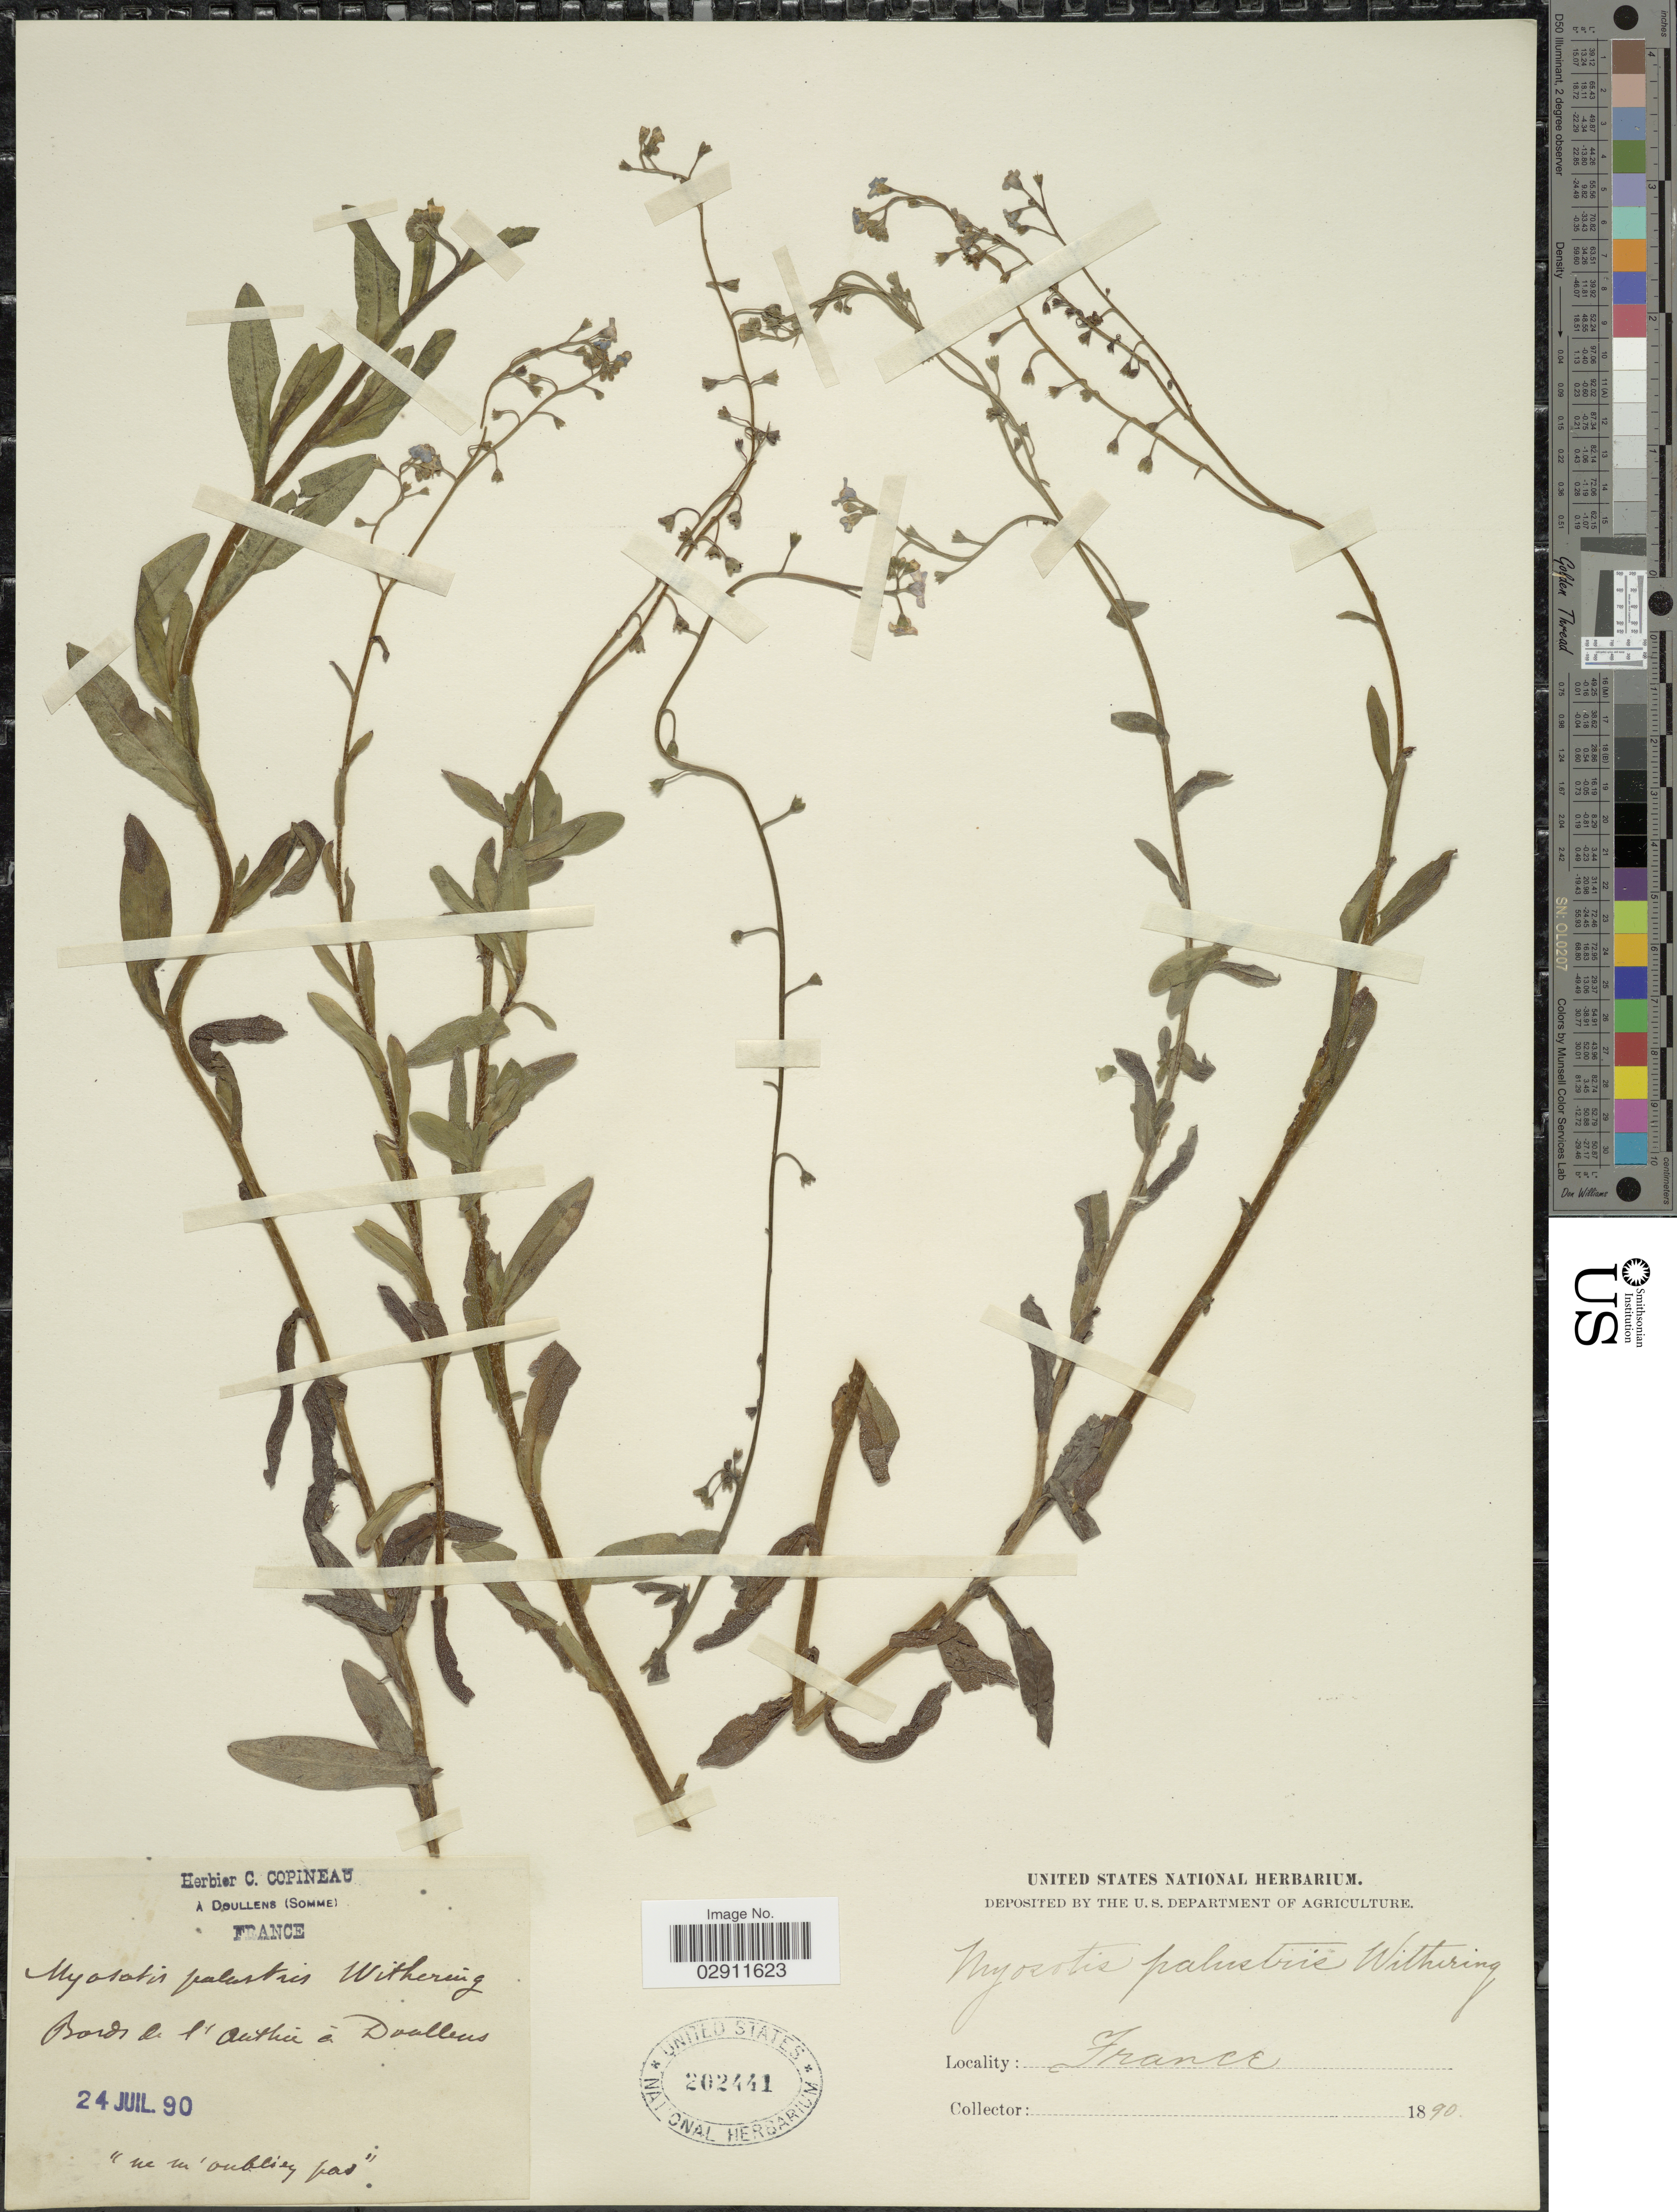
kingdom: Plantae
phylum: Tracheophyta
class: Magnoliopsida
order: Boraginales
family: Boraginaceae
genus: Myosotis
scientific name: Myosotis palustris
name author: L.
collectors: ex herb. C. Copineau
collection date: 1890-07-24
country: France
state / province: Hauts-de-France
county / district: Somme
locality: Bords de l'Authie à Doullens [banks of the Authie at Doullens]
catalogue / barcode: US 202441